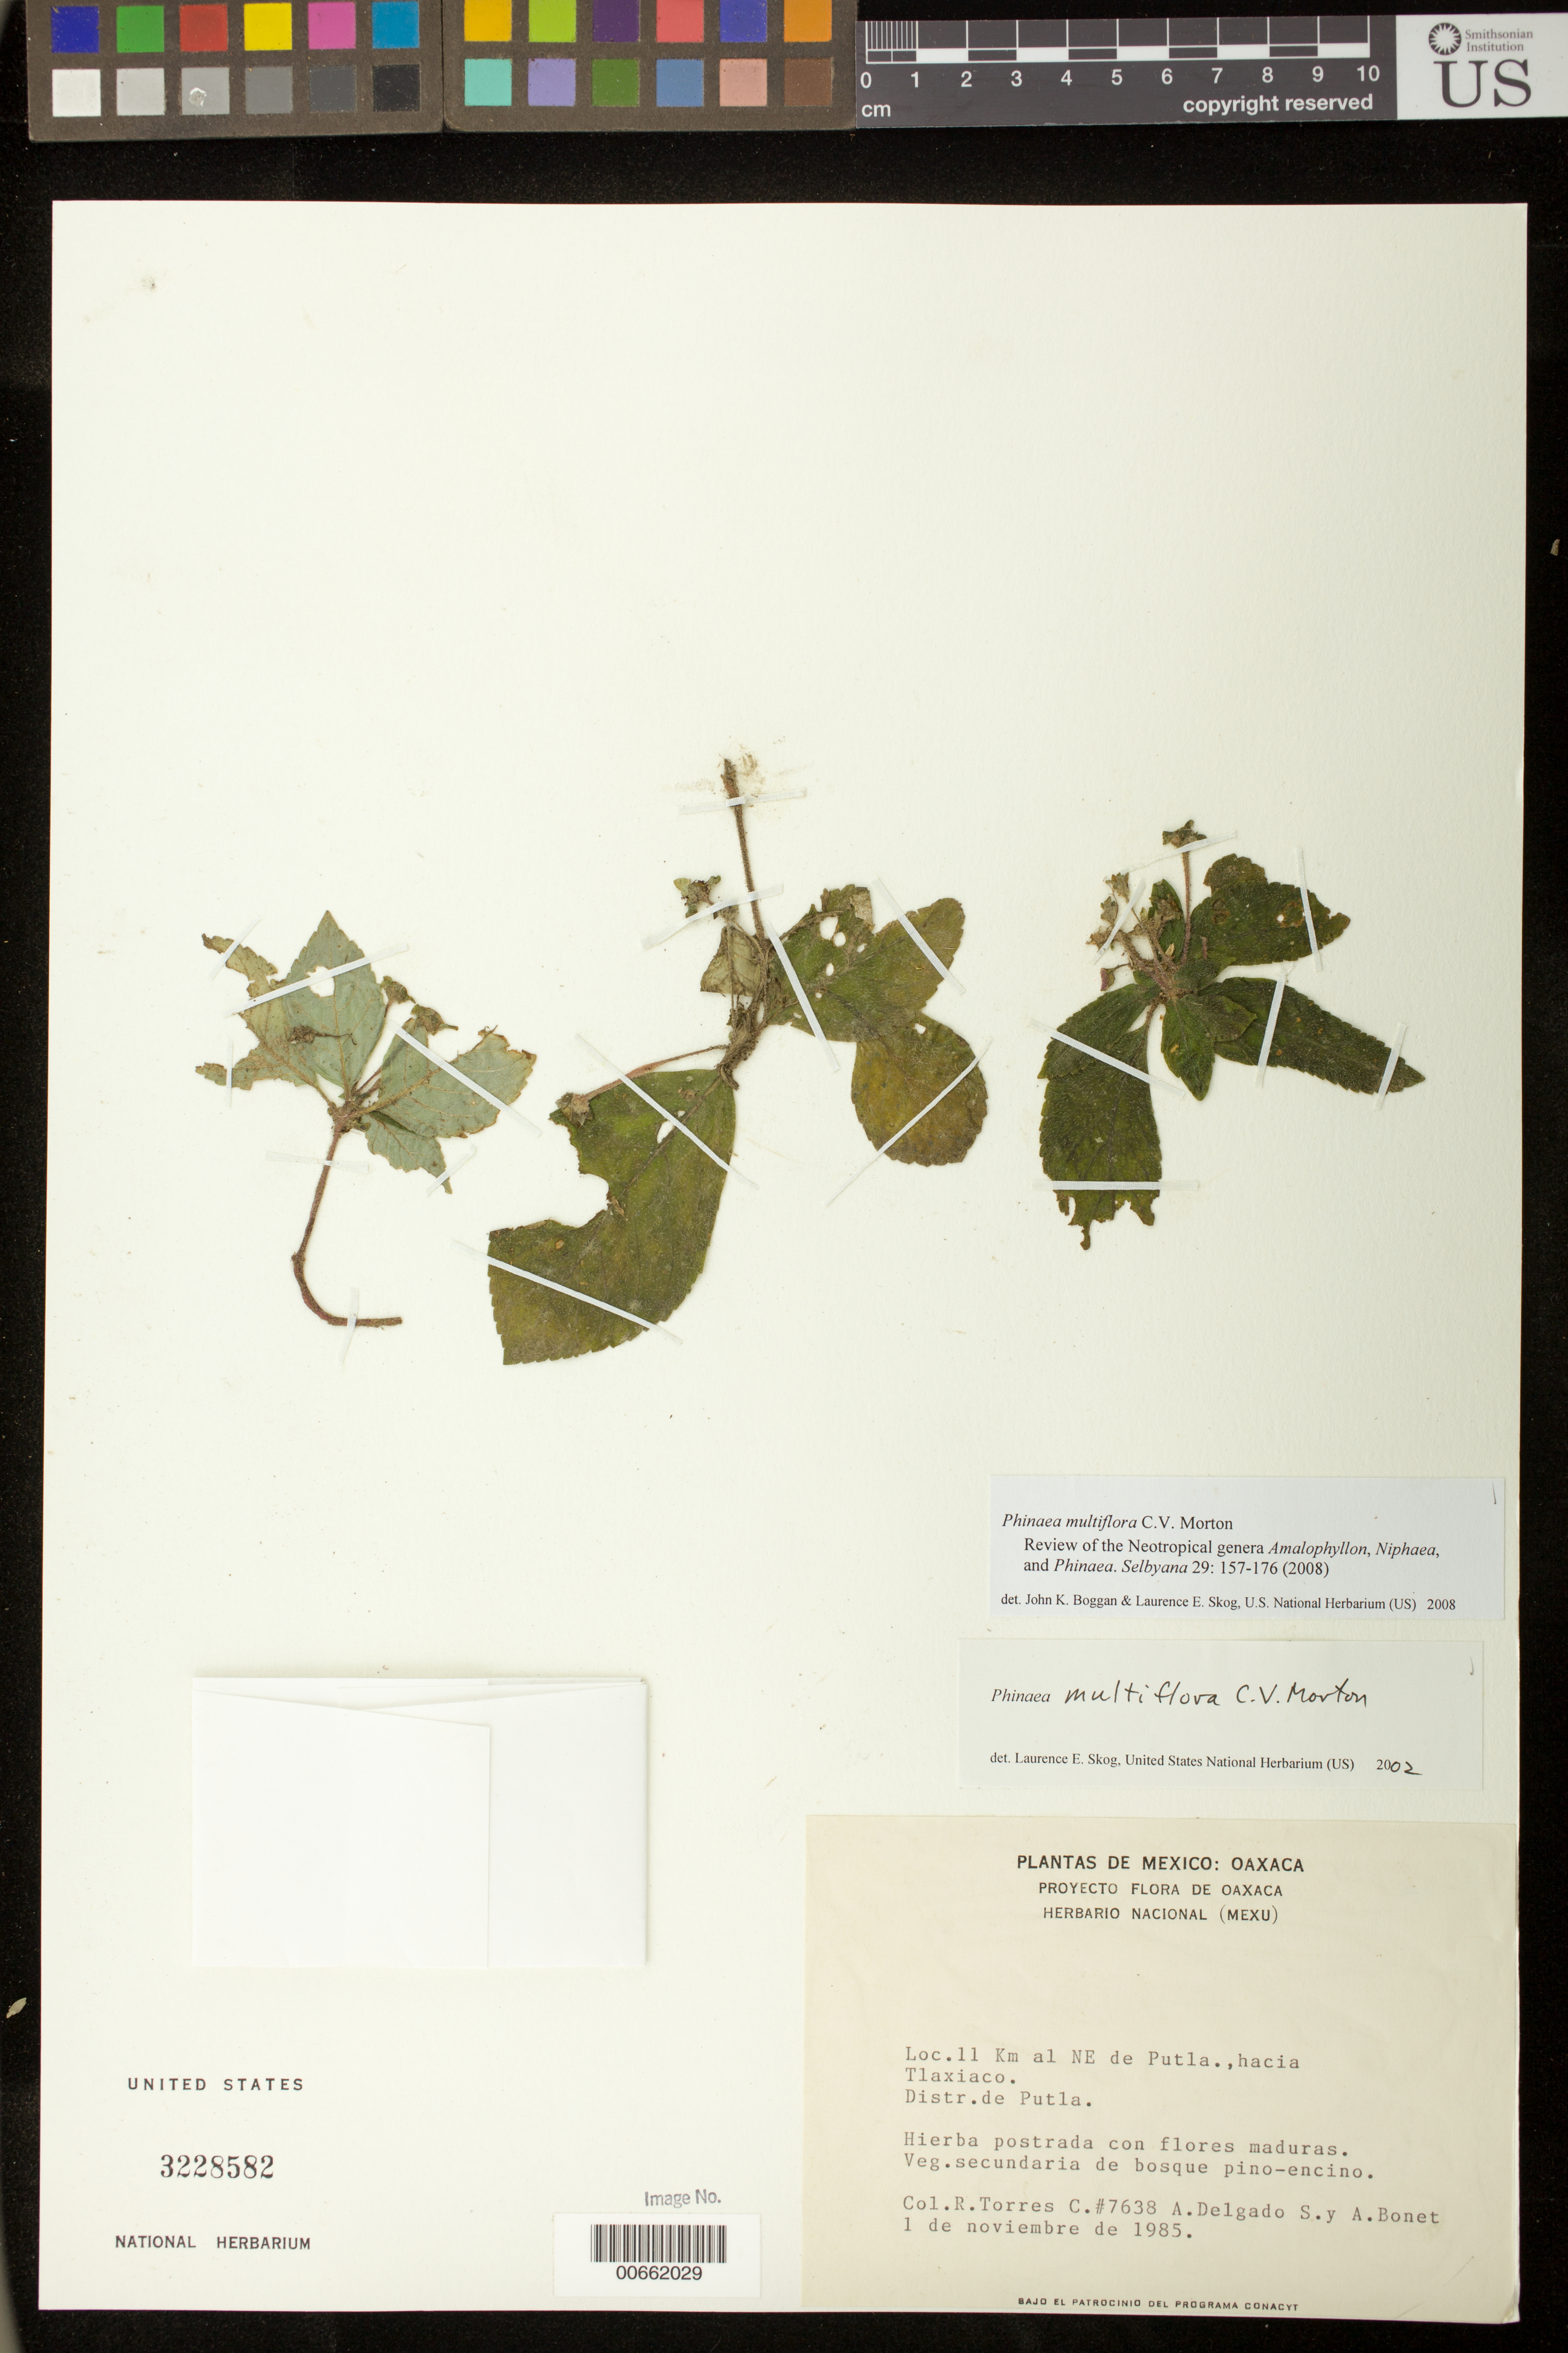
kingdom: Plantae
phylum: Tracheophyta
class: Magnoliopsida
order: Lamiales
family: Gesneriaceae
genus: Phinaea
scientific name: Phinaea multiflora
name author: C.V. Morton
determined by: Boggan, J. K.; Skog, L. E.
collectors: R. Torres C., A. Delgado S. & A. Bonet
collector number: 7638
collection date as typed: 01 Nov 1985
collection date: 1985-11-01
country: Mexico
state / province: Oaxaca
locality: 11 km al NE de Putla., hacia Tlaxiaco, Distr. de Putla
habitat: Veg. secundaria de bosque pino-encino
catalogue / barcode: US 3228582